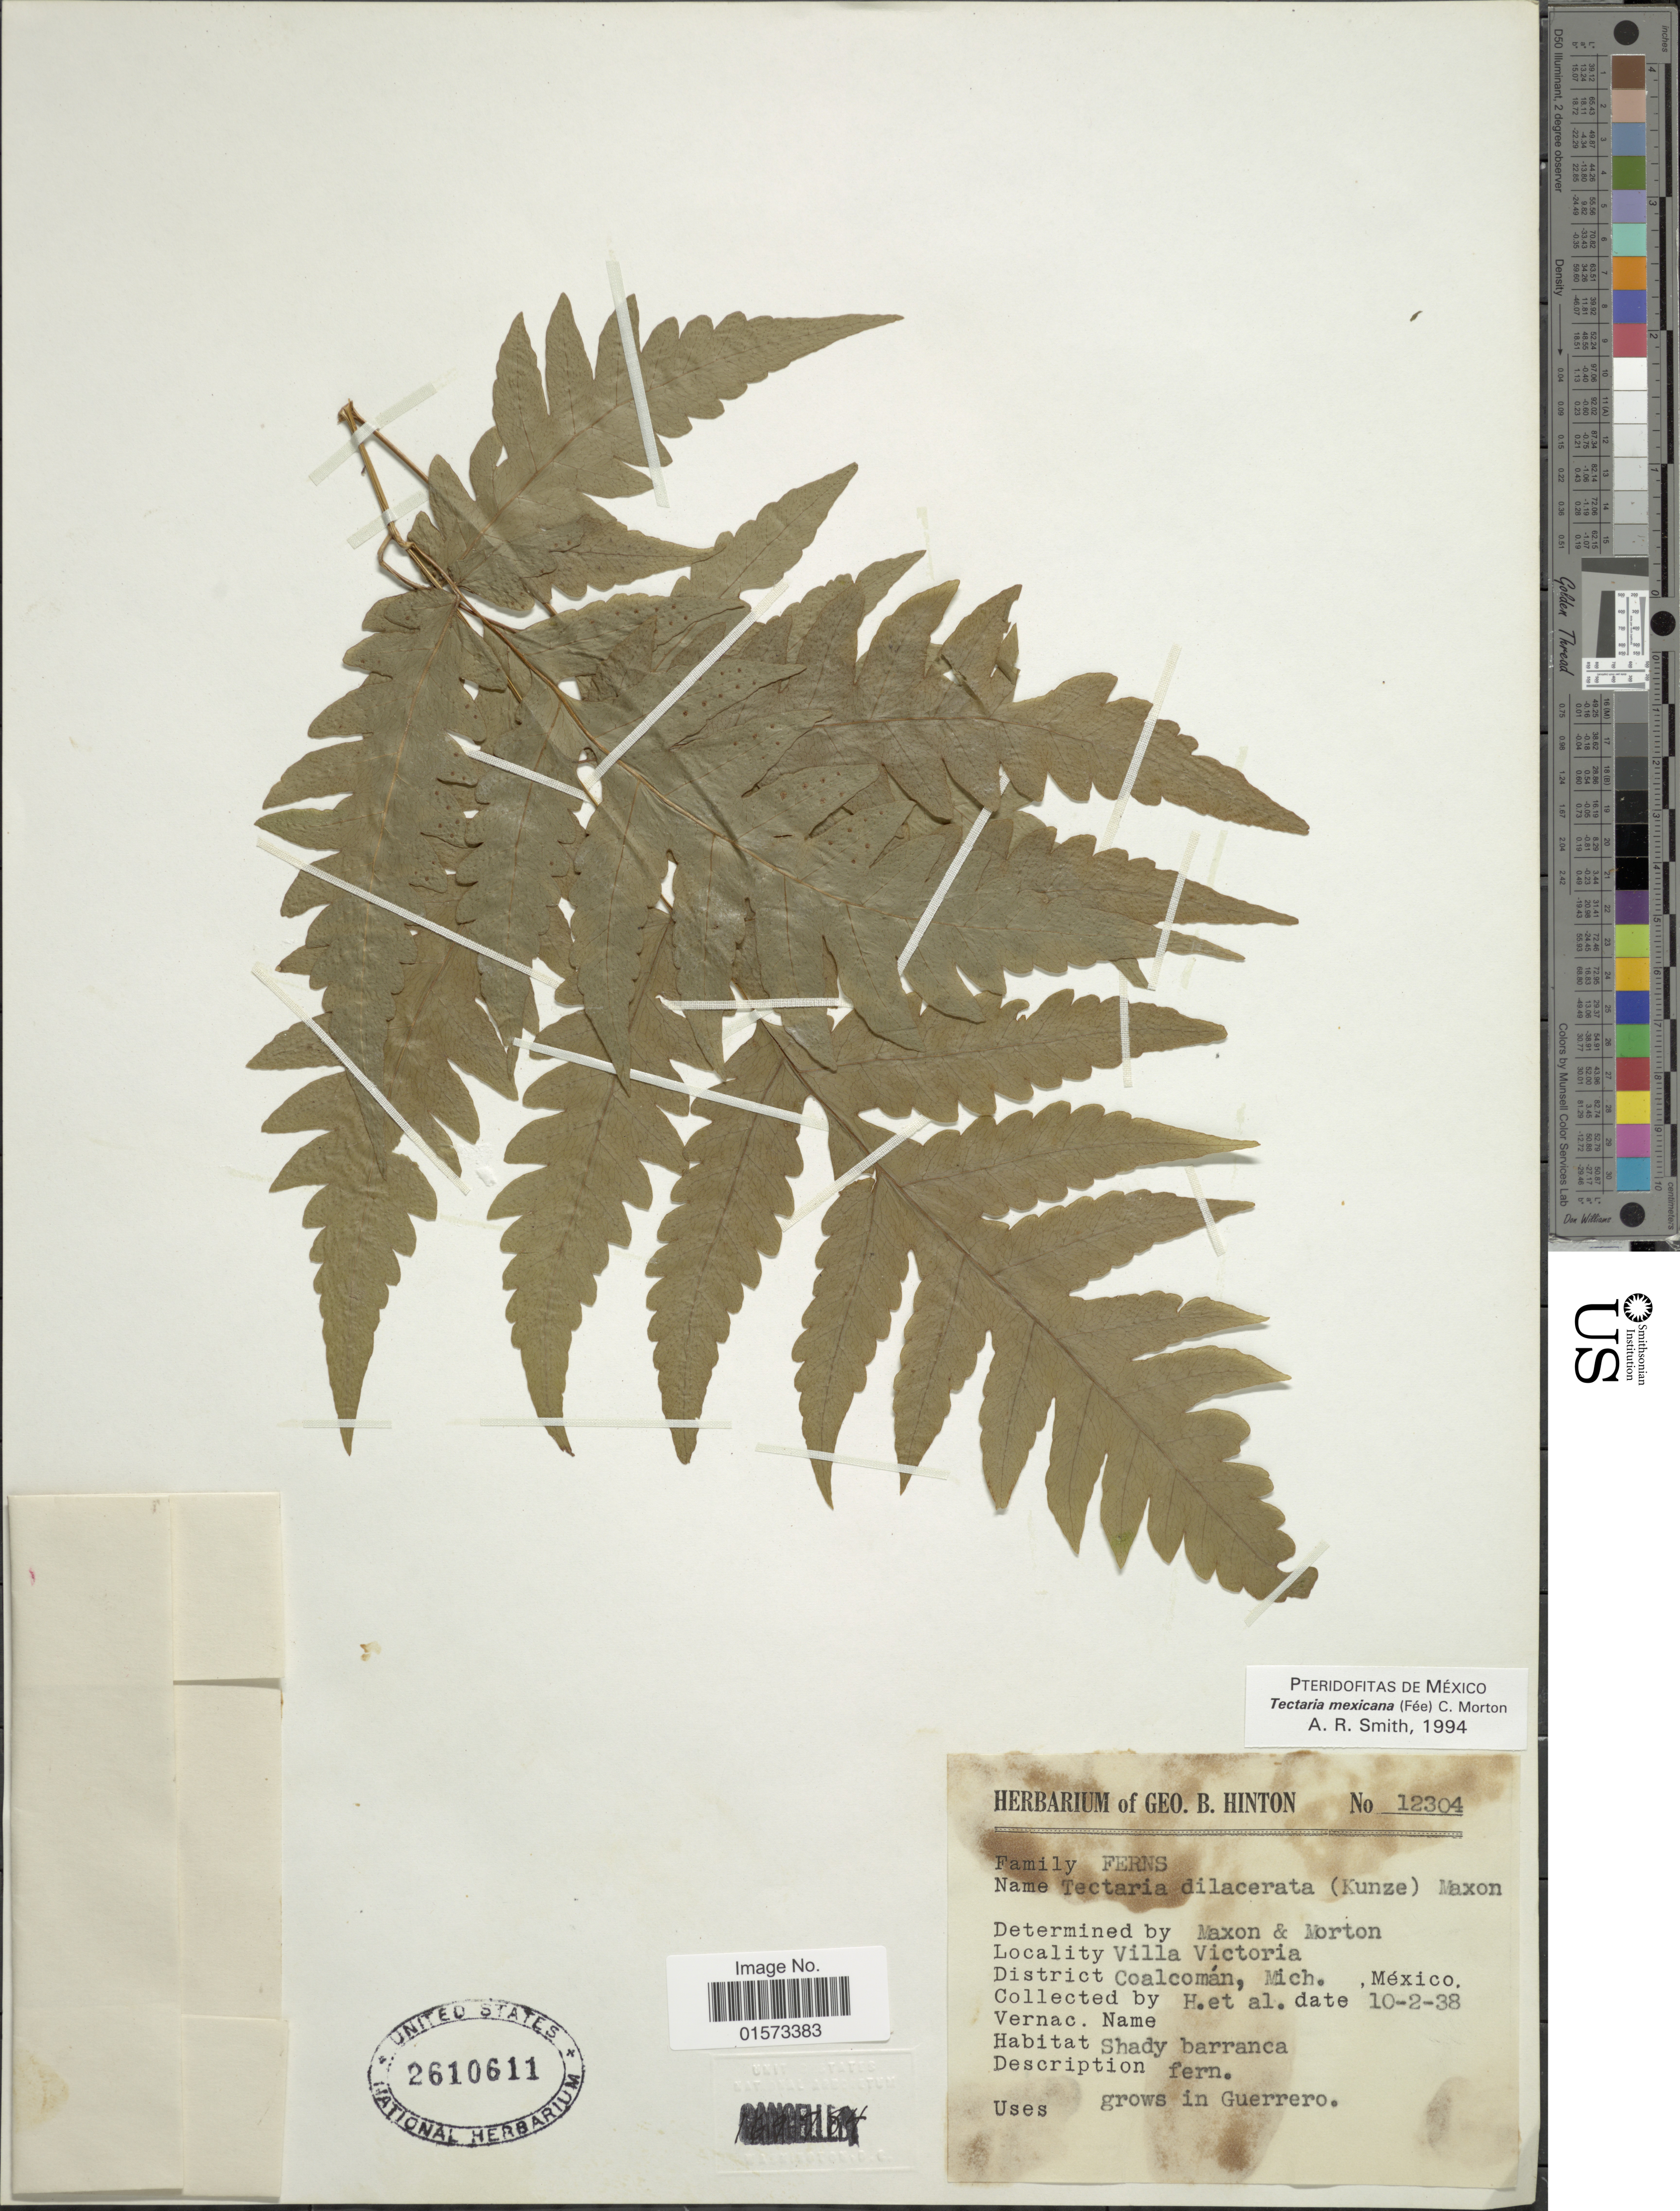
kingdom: Plantae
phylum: Tracheophyta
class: Polypodiopsida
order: Polypodiales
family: Tectariaceae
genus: Tectaria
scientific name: Tectaria mexicana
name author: (Fée) C.V. Morton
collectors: G. B. Hinton & et al.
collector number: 12304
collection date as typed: Transcribed d/m/y: 10/2/38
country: Mexico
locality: Villa Victoria. Coalcoman, Mich.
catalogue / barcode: US 2610611